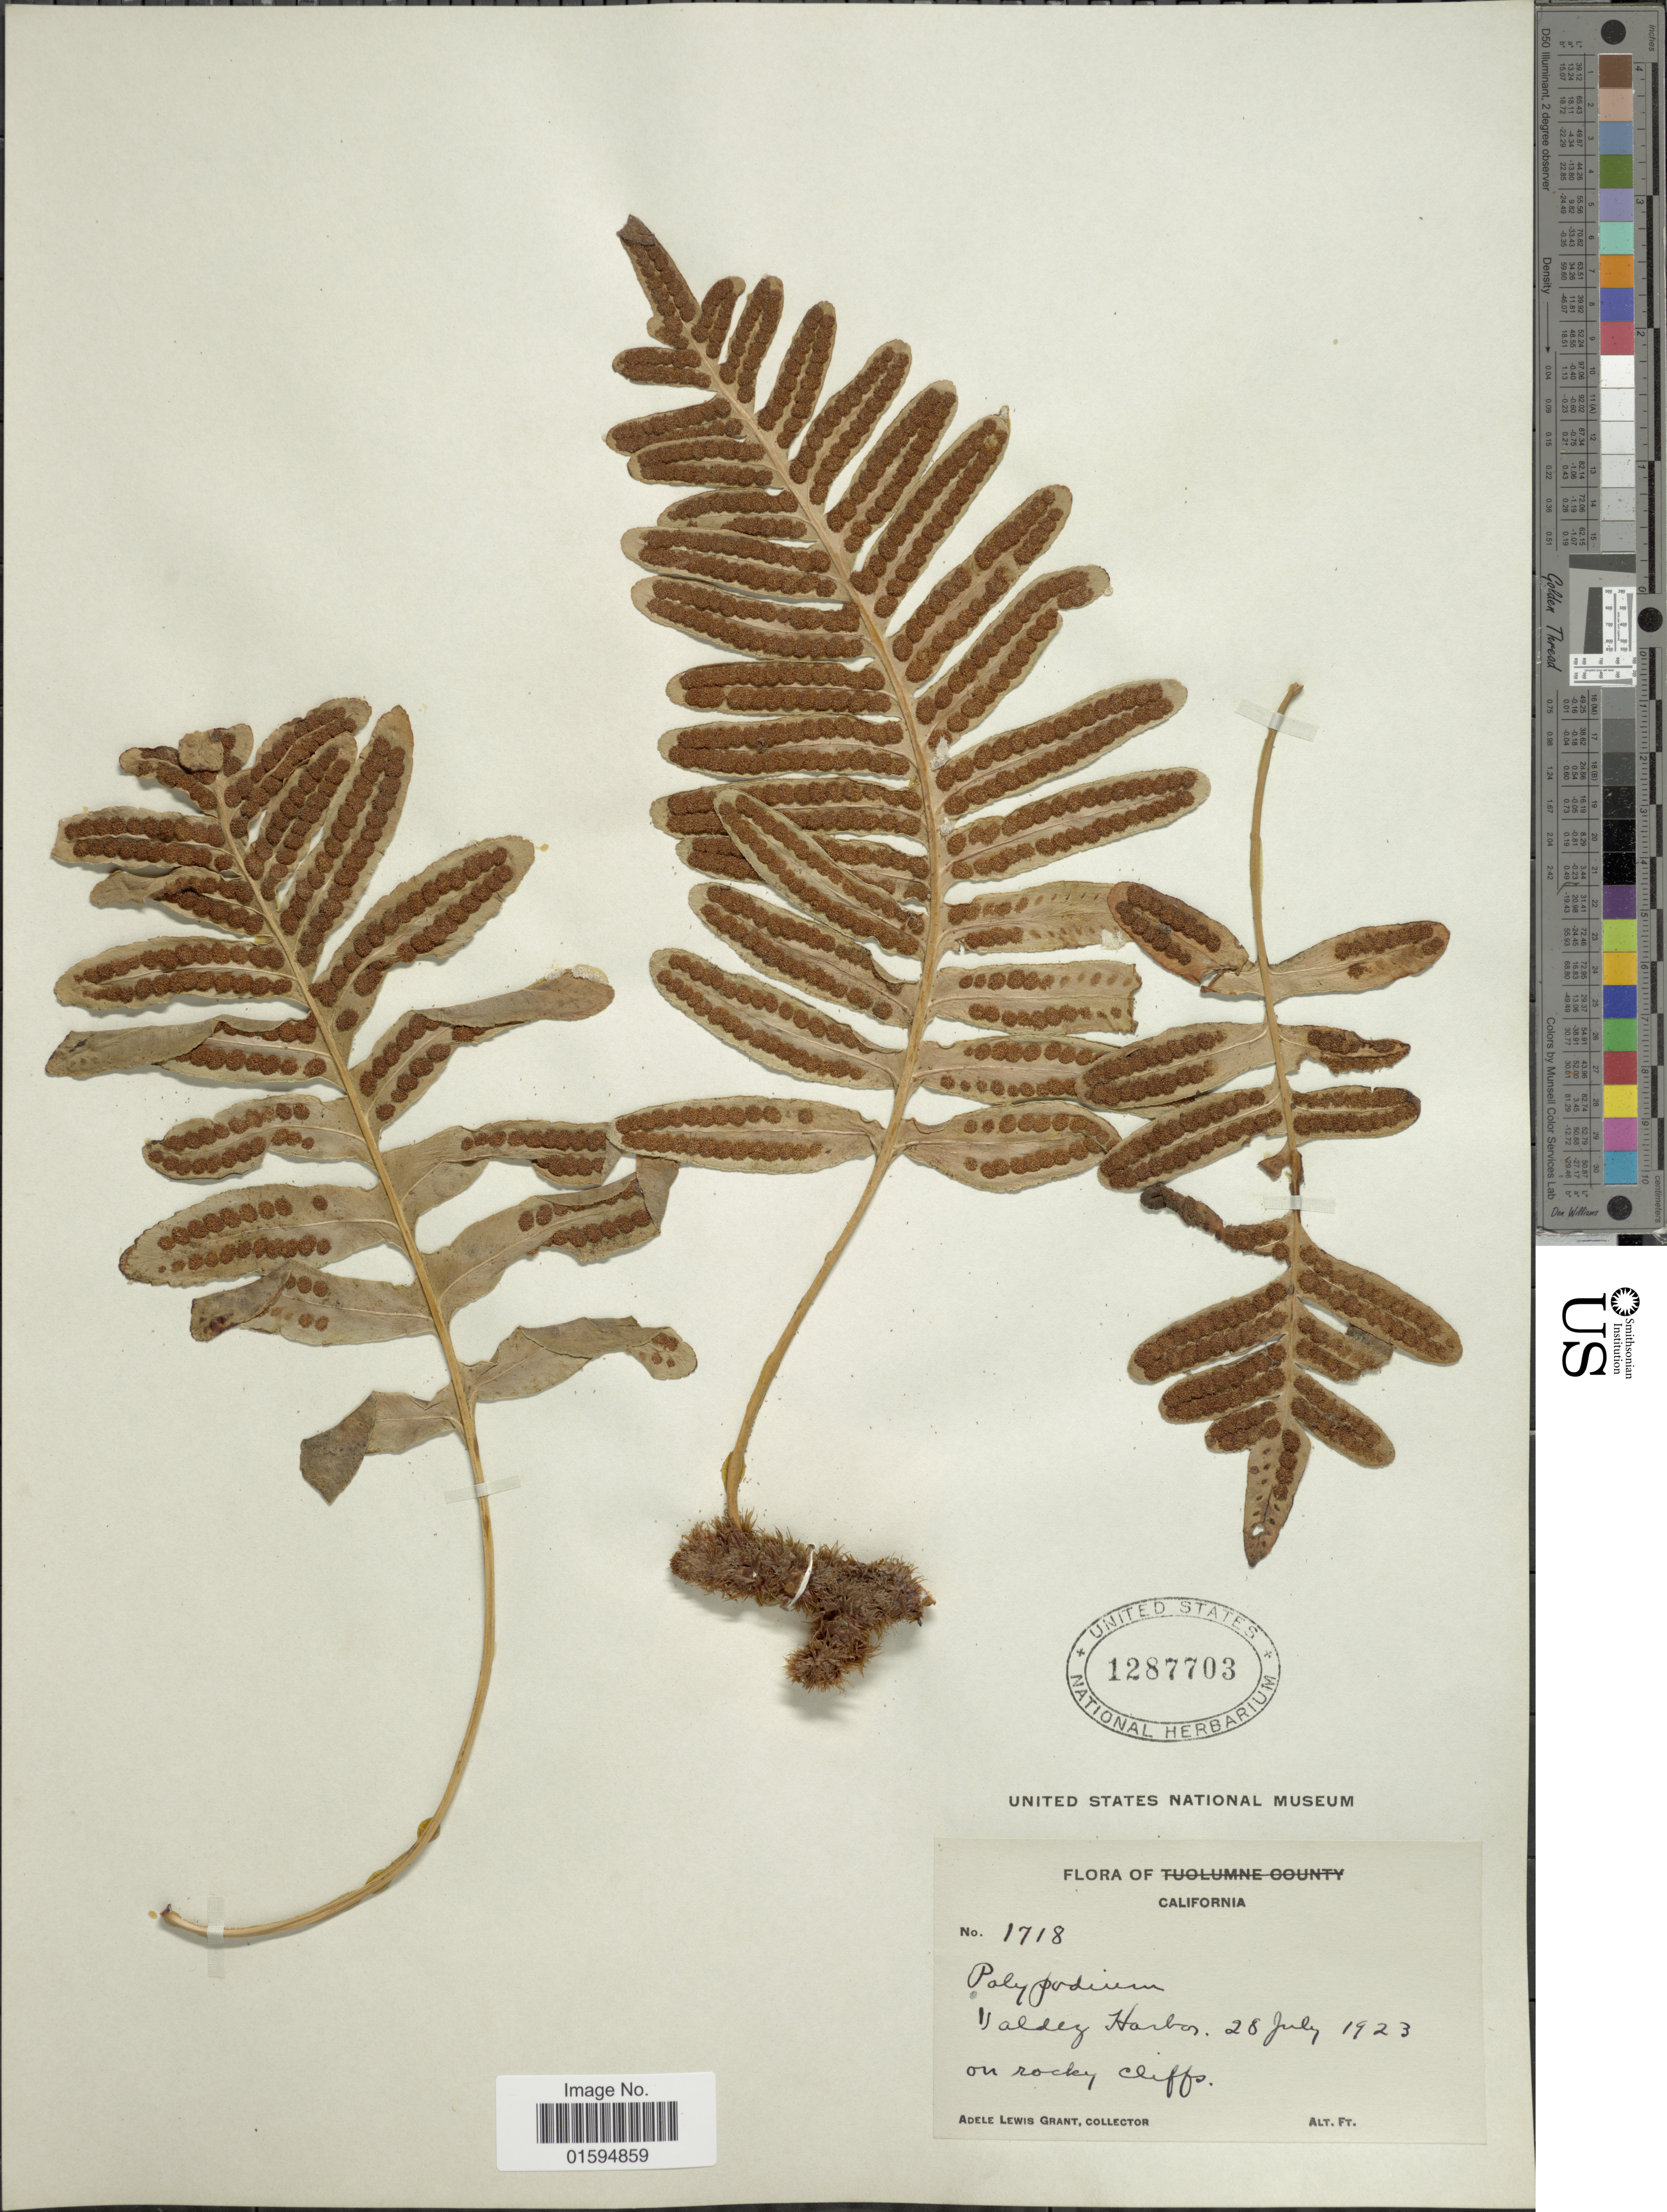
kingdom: Plantae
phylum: Tracheophyta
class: Polypodiopsida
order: Polypodiales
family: Polypodiaceae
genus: Polypodium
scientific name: Polypodium scouleri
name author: Hook. & Grev.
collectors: A. L. Grant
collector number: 1718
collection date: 1923-07-28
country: United States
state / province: California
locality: Valley Harbour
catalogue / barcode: US 1287703